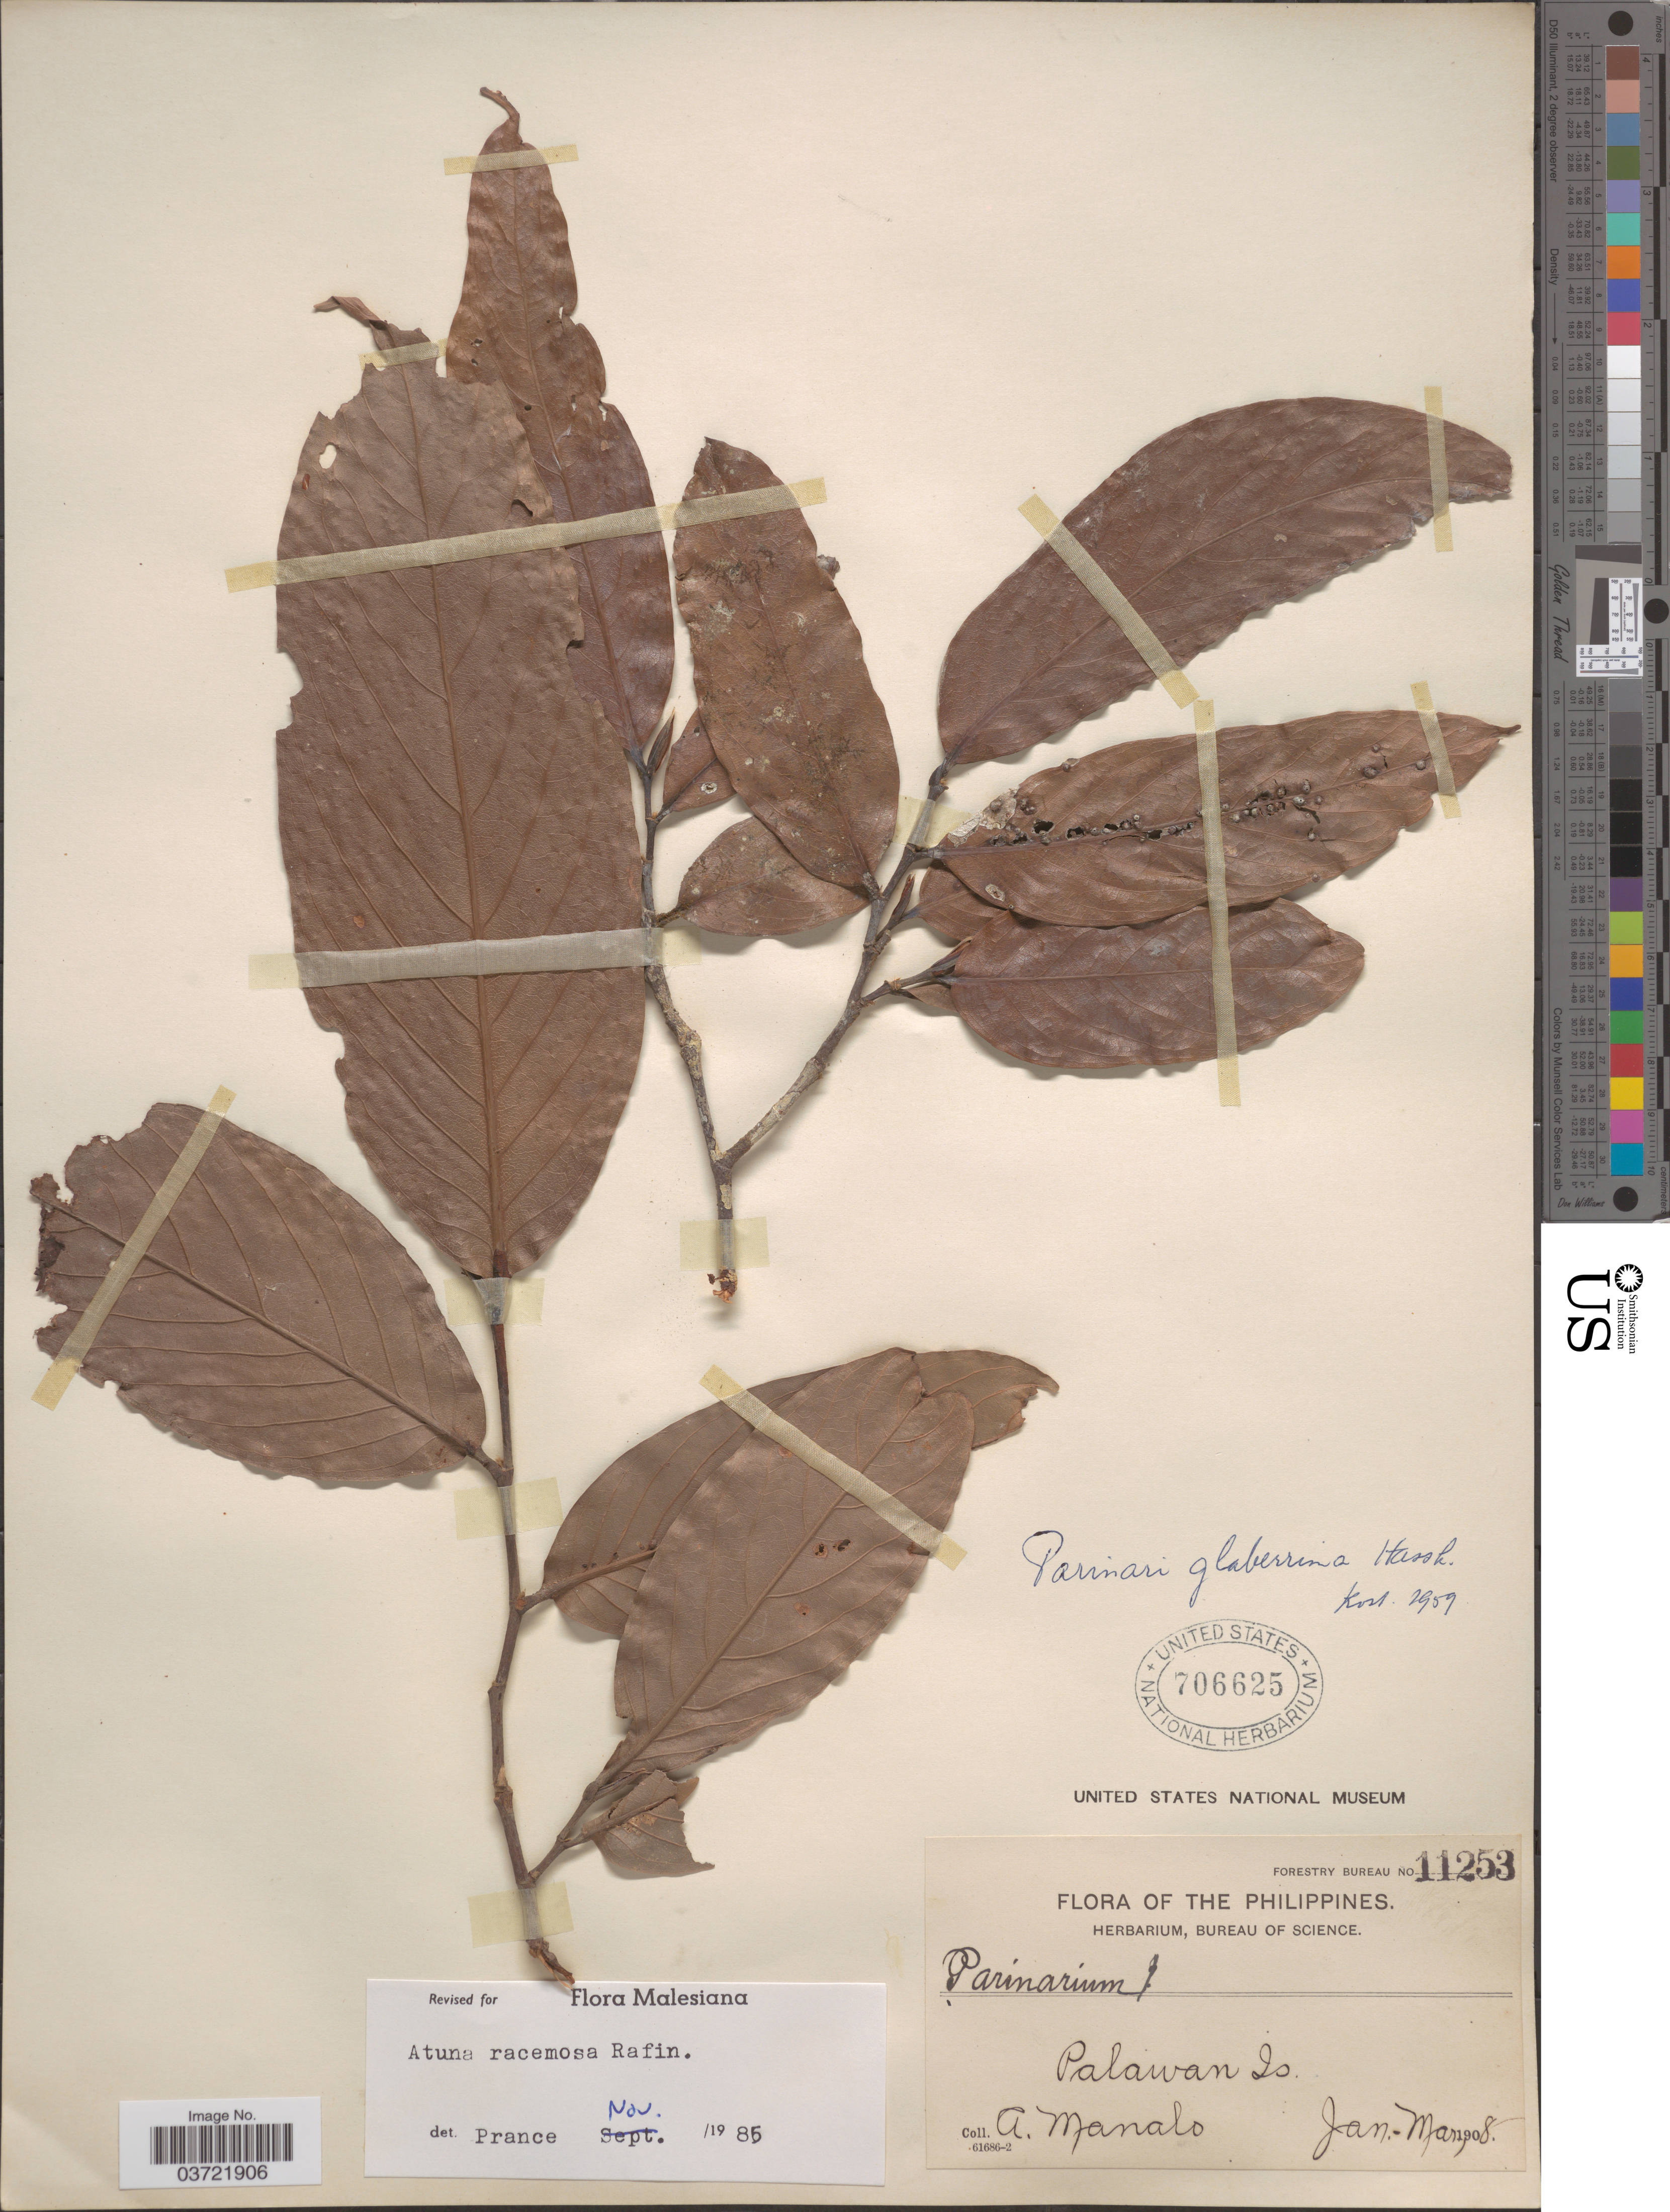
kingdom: Plantae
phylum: Tracheophyta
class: Magnoliopsida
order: Malpighiales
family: Chrysobalanaceae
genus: Atuna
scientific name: Atuna racemosa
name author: Raf.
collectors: A. Manalo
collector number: Forestry Bureau 11253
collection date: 1908-01/1908-03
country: Philippines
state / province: Mimaropa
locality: Palawan Is.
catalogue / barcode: US 706625